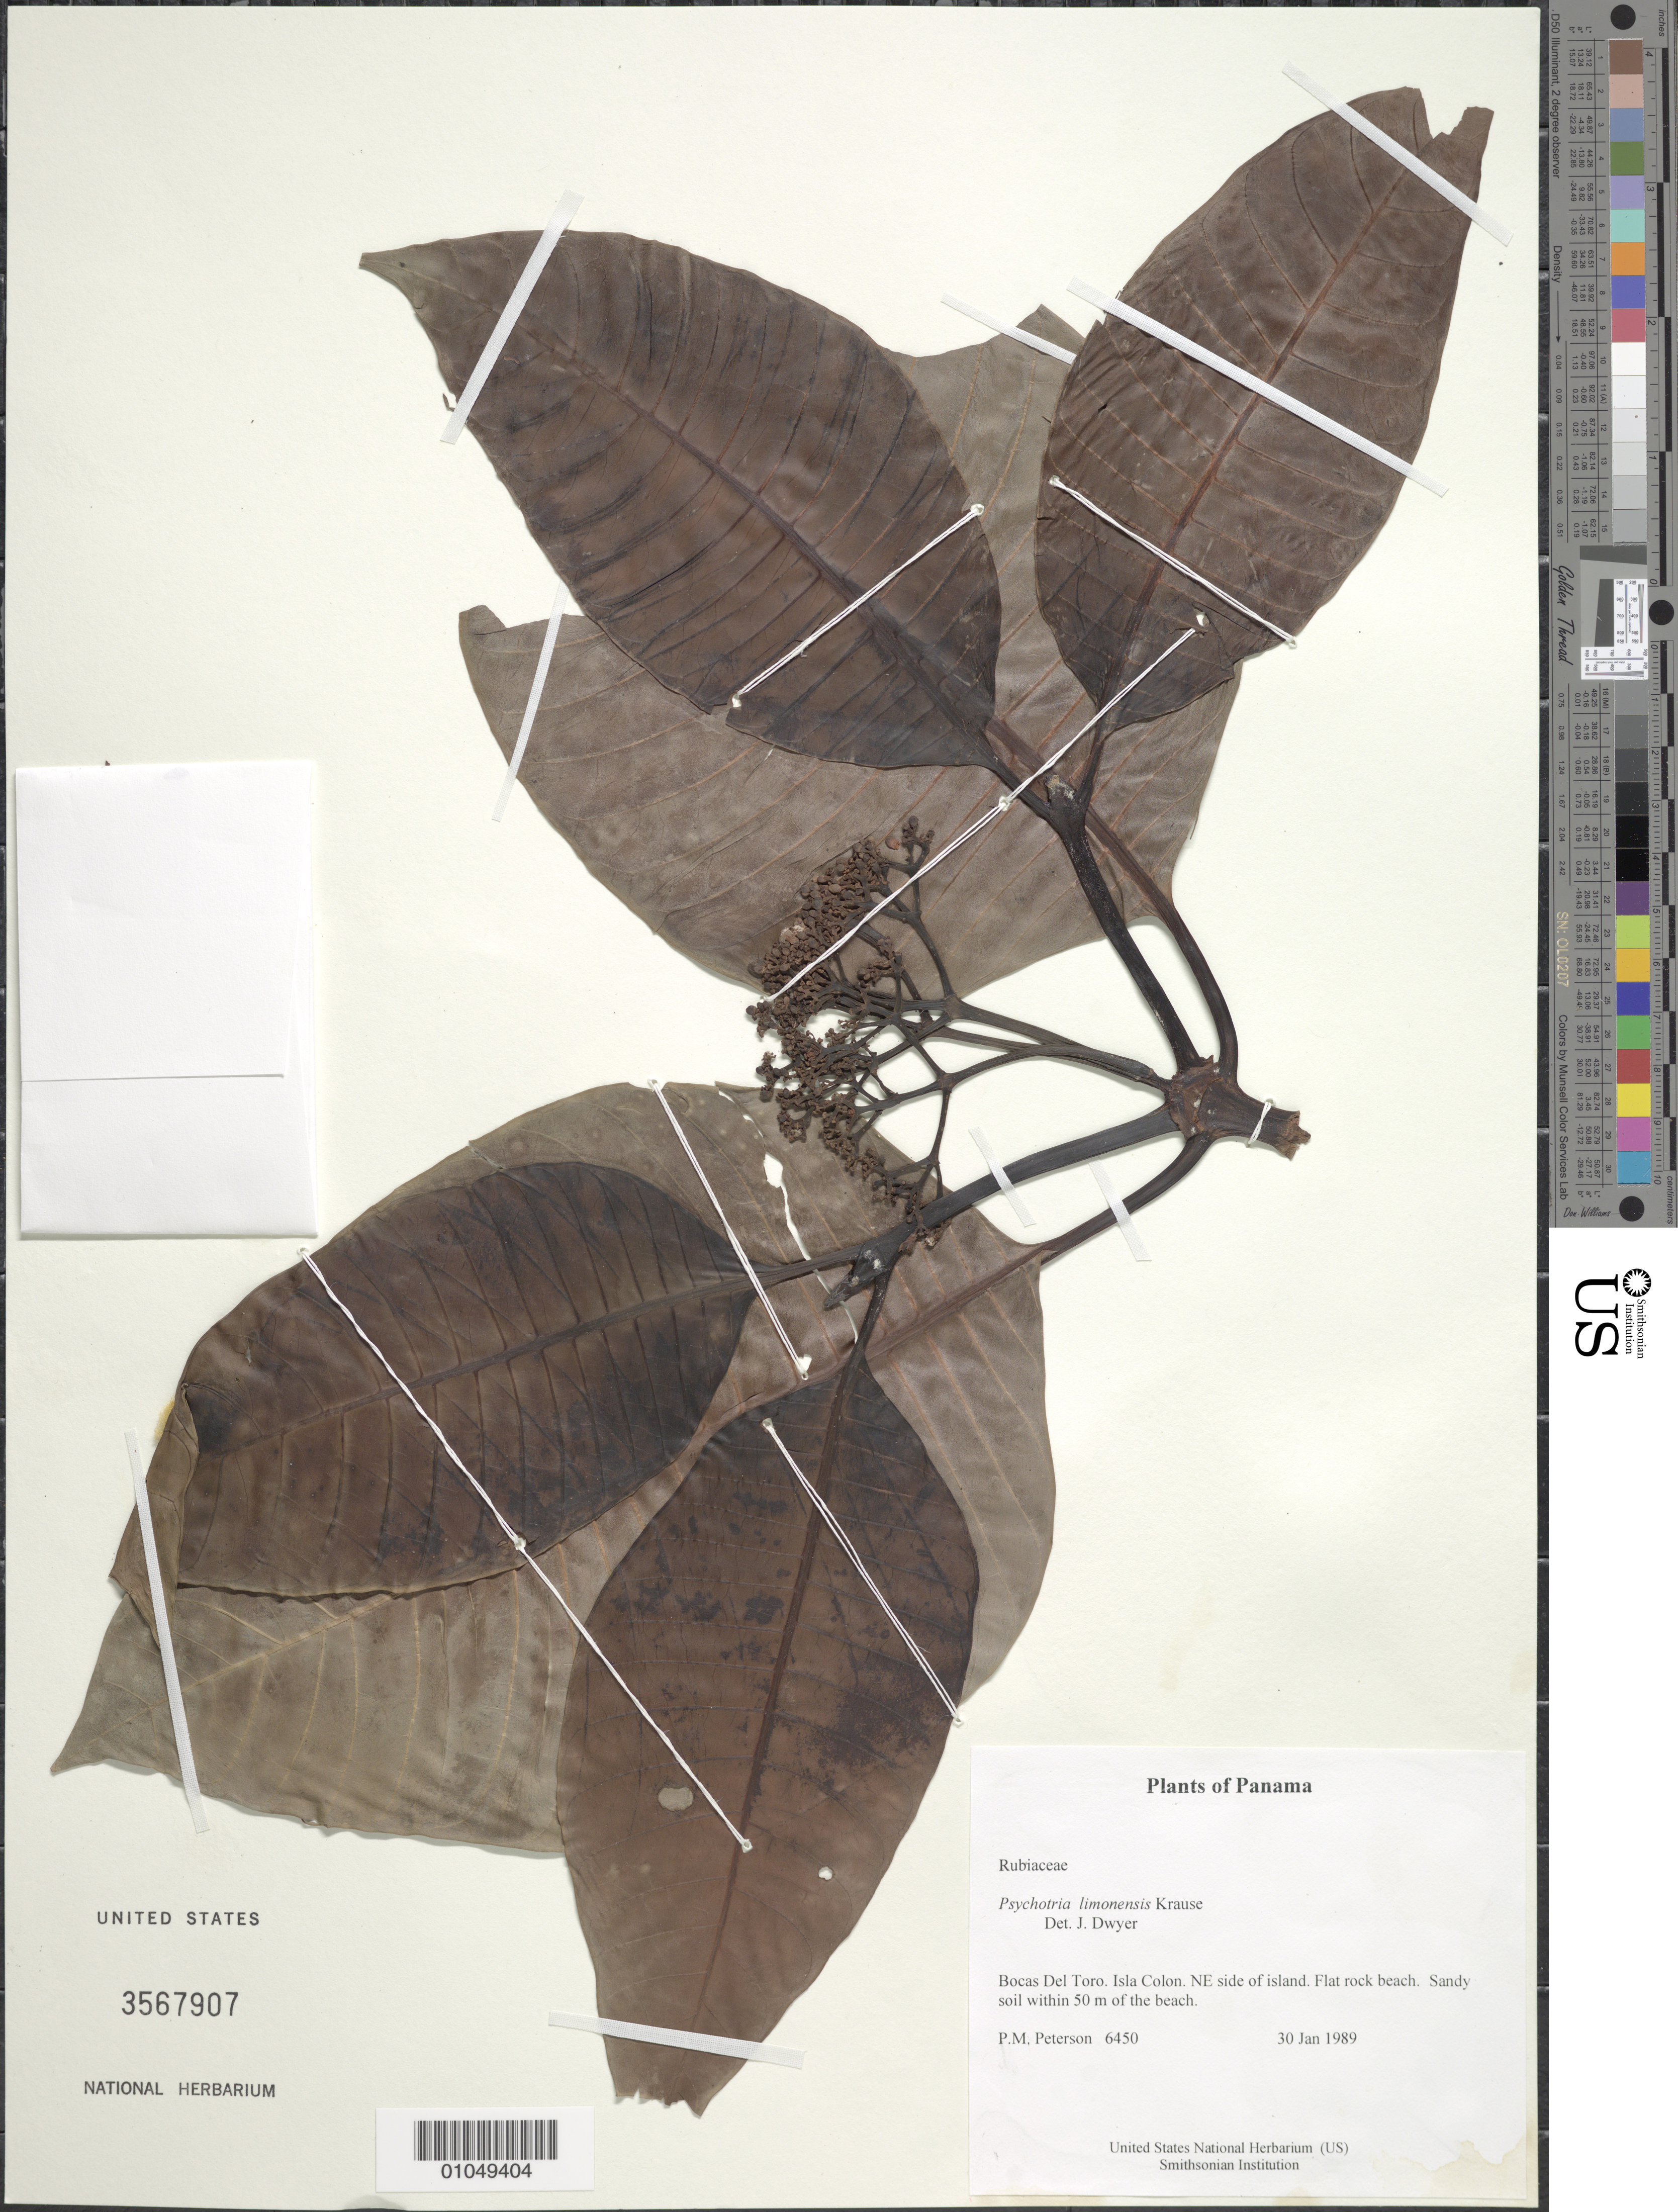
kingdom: Plantae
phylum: Tracheophyta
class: Magnoliopsida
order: Gentianales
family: Rubiaceae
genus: Psychotria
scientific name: Psychotria limonensis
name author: K. Krause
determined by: Dwyer, J.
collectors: P. M. Peterson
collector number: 06450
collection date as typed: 30 Jan 1989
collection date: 1989-01-30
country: Panama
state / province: Bocas del Toro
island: Colón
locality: NE side of island.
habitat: Flat rock beach. Sandy soil within 50 m of the beach.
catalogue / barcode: US 3567907